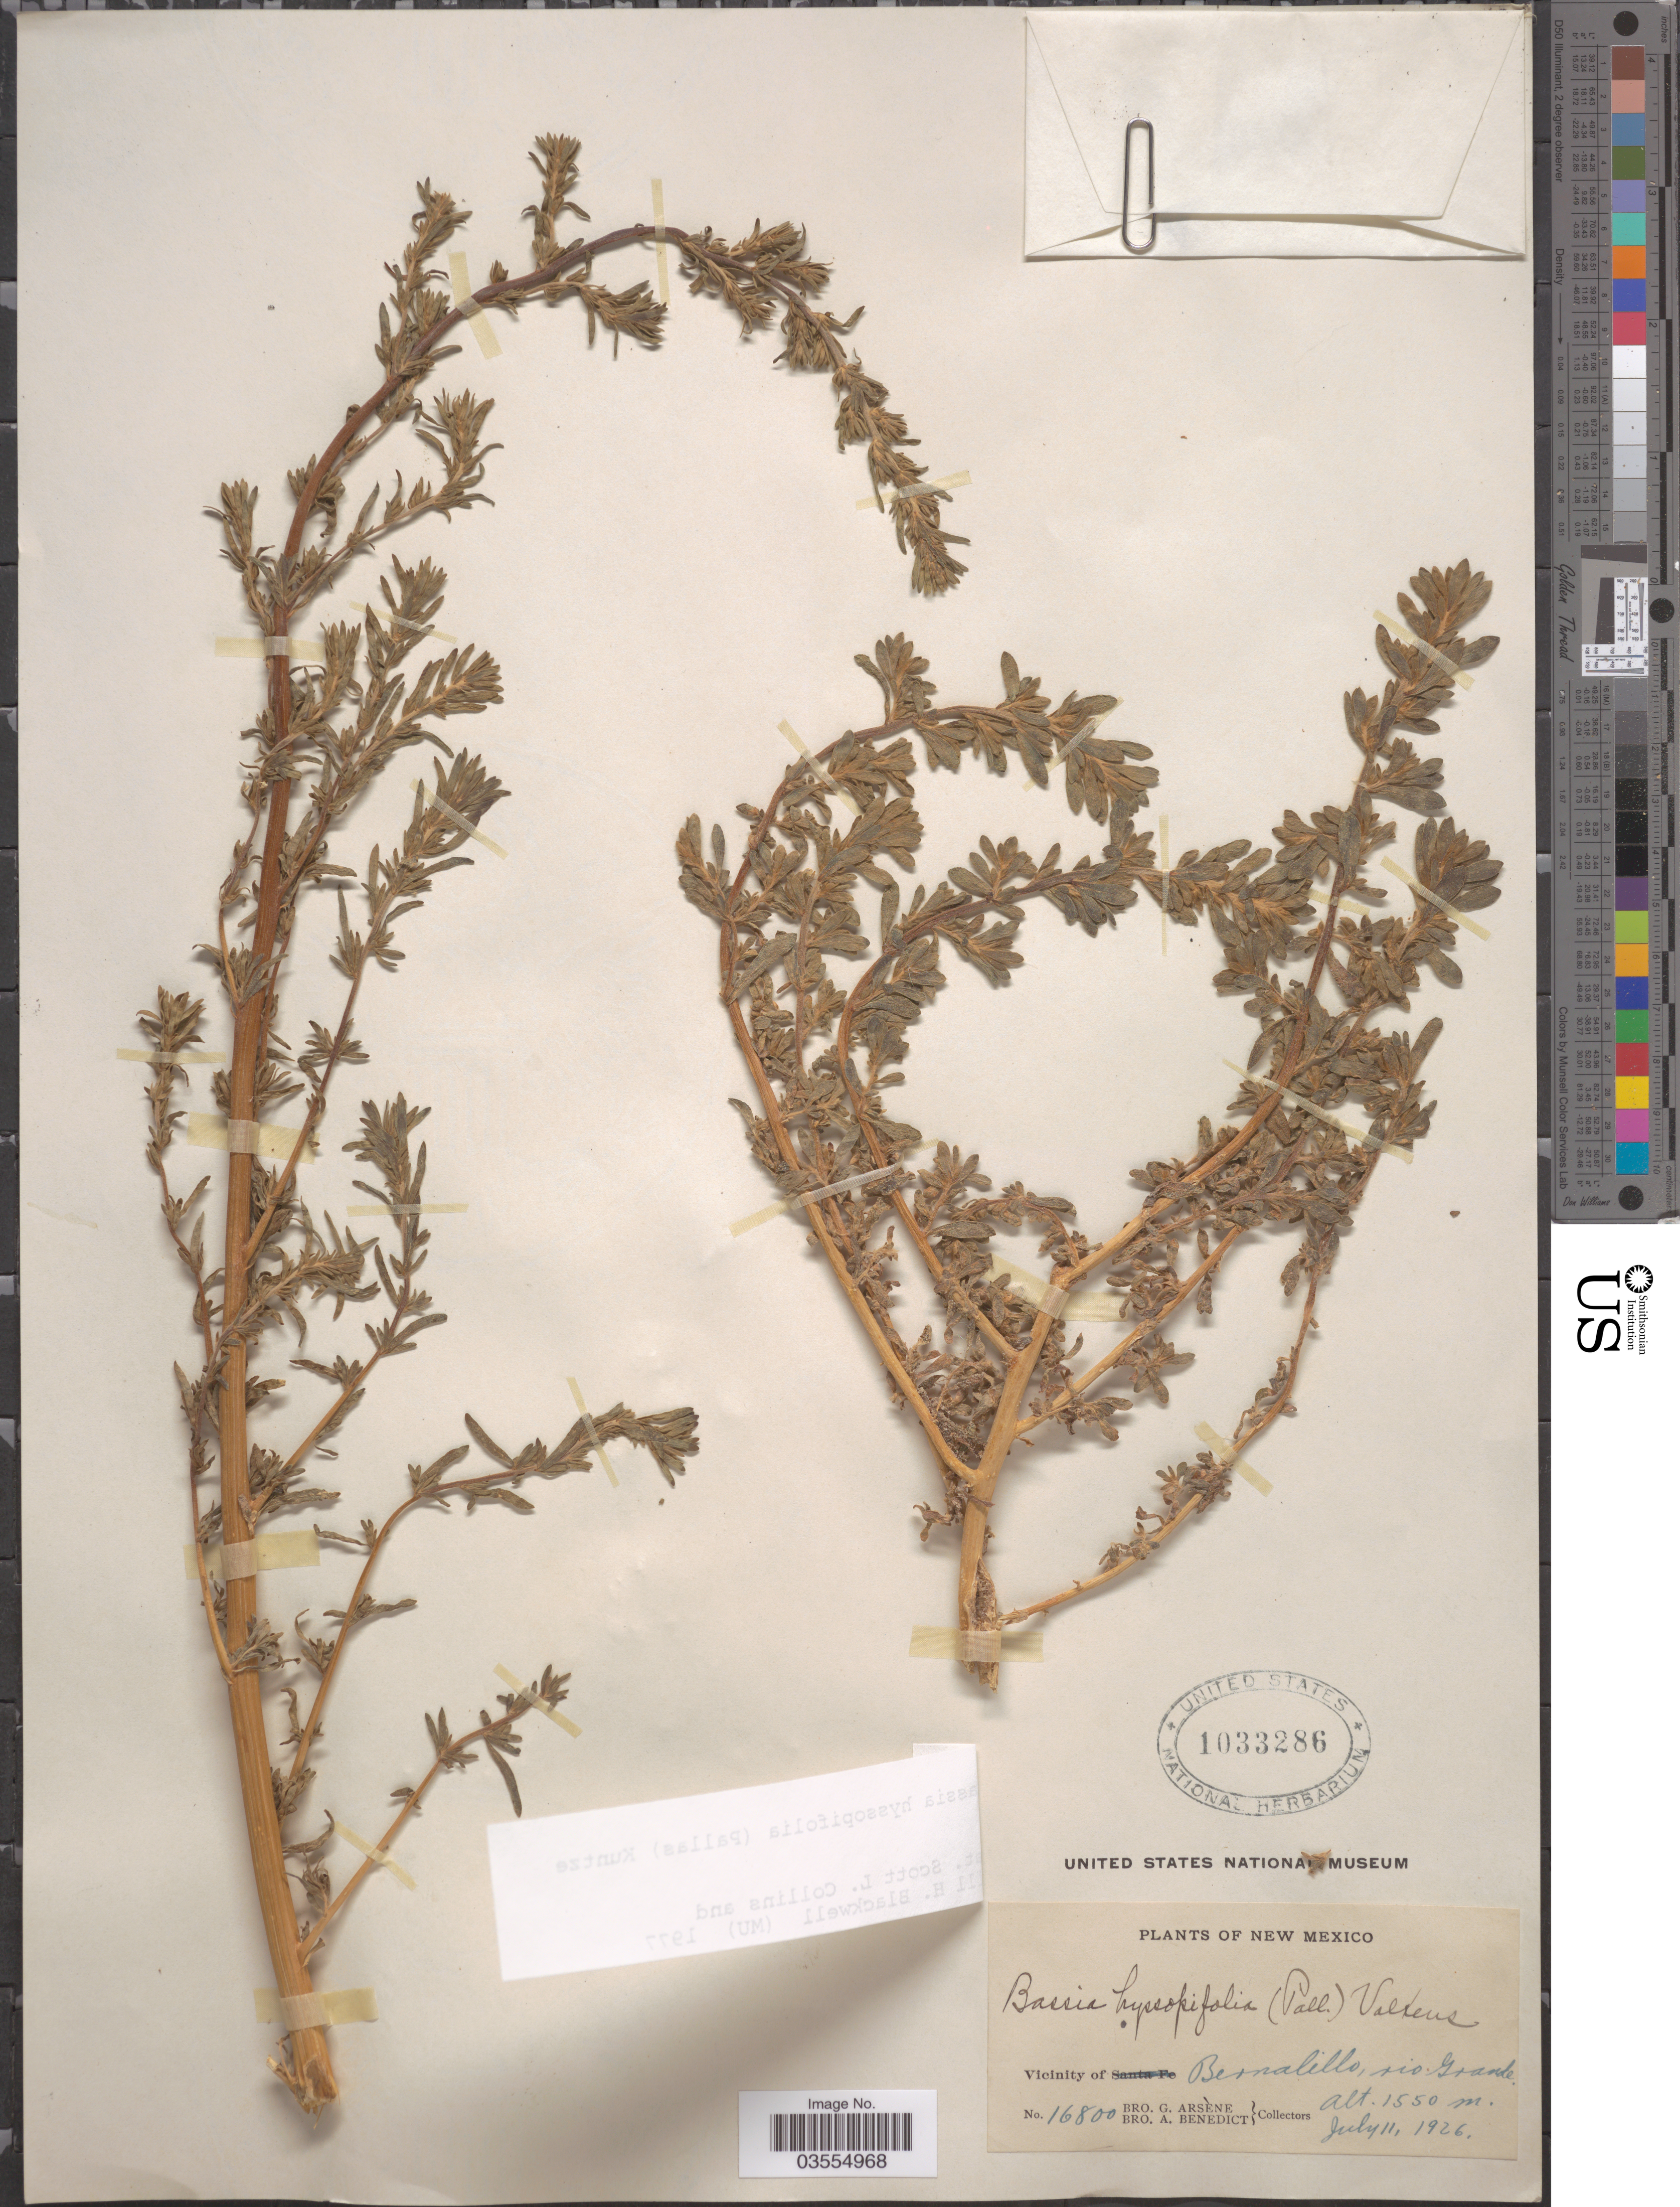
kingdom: Plantae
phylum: Tracheophyta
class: Magnoliopsida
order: Caryophyllales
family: Amaranthaceae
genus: Bassia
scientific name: Bassia hyssopifolia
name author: (Pall.) Kuntze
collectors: Bro. G. Arsène & Bro. A. Benedict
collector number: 16800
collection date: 1926-07-11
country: United States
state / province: New Mexico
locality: Vicinity of Bernalillo, rio Grande.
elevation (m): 1550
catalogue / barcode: US 1033286